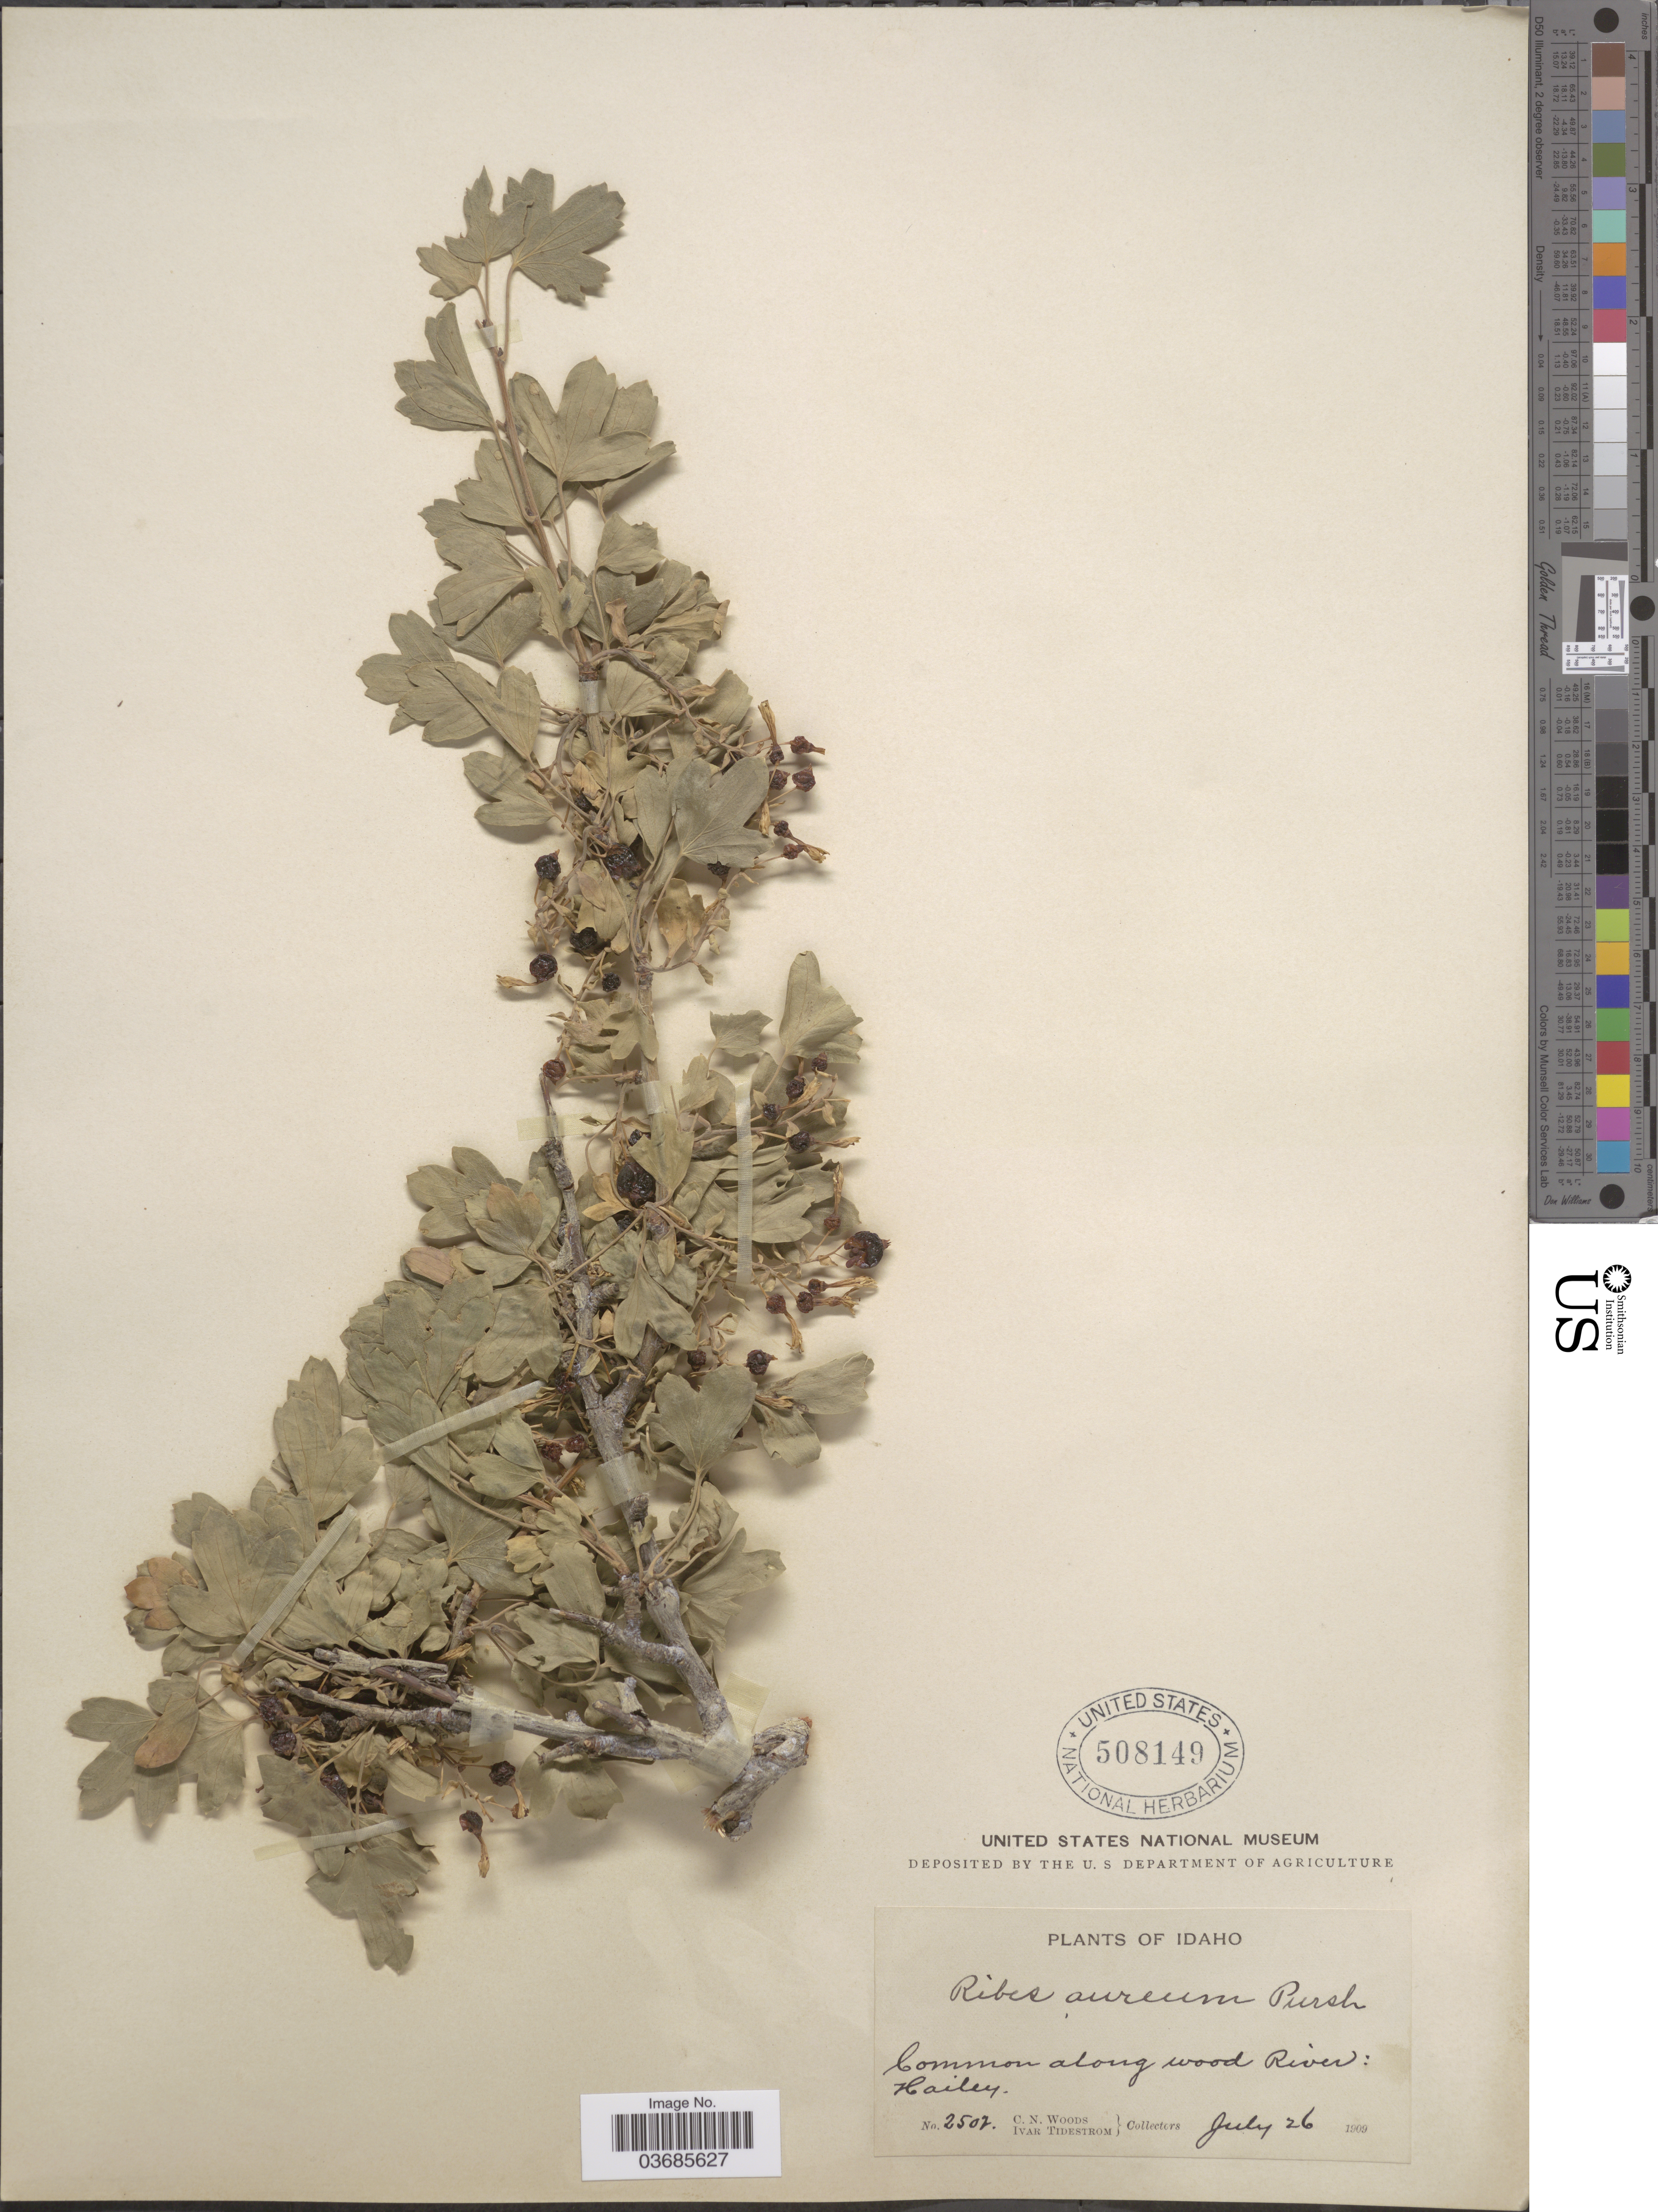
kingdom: Plantae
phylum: Tracheophyta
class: Magnoliopsida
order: Saxifragales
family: Grossulariaceae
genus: Ribes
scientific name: Ribes aureum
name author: Pursh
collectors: C. Woods & I. F. Tidestrom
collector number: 2507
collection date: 1909-07-26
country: United States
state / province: Idaho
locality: Common along wood River: Hailey.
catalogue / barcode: US 508149